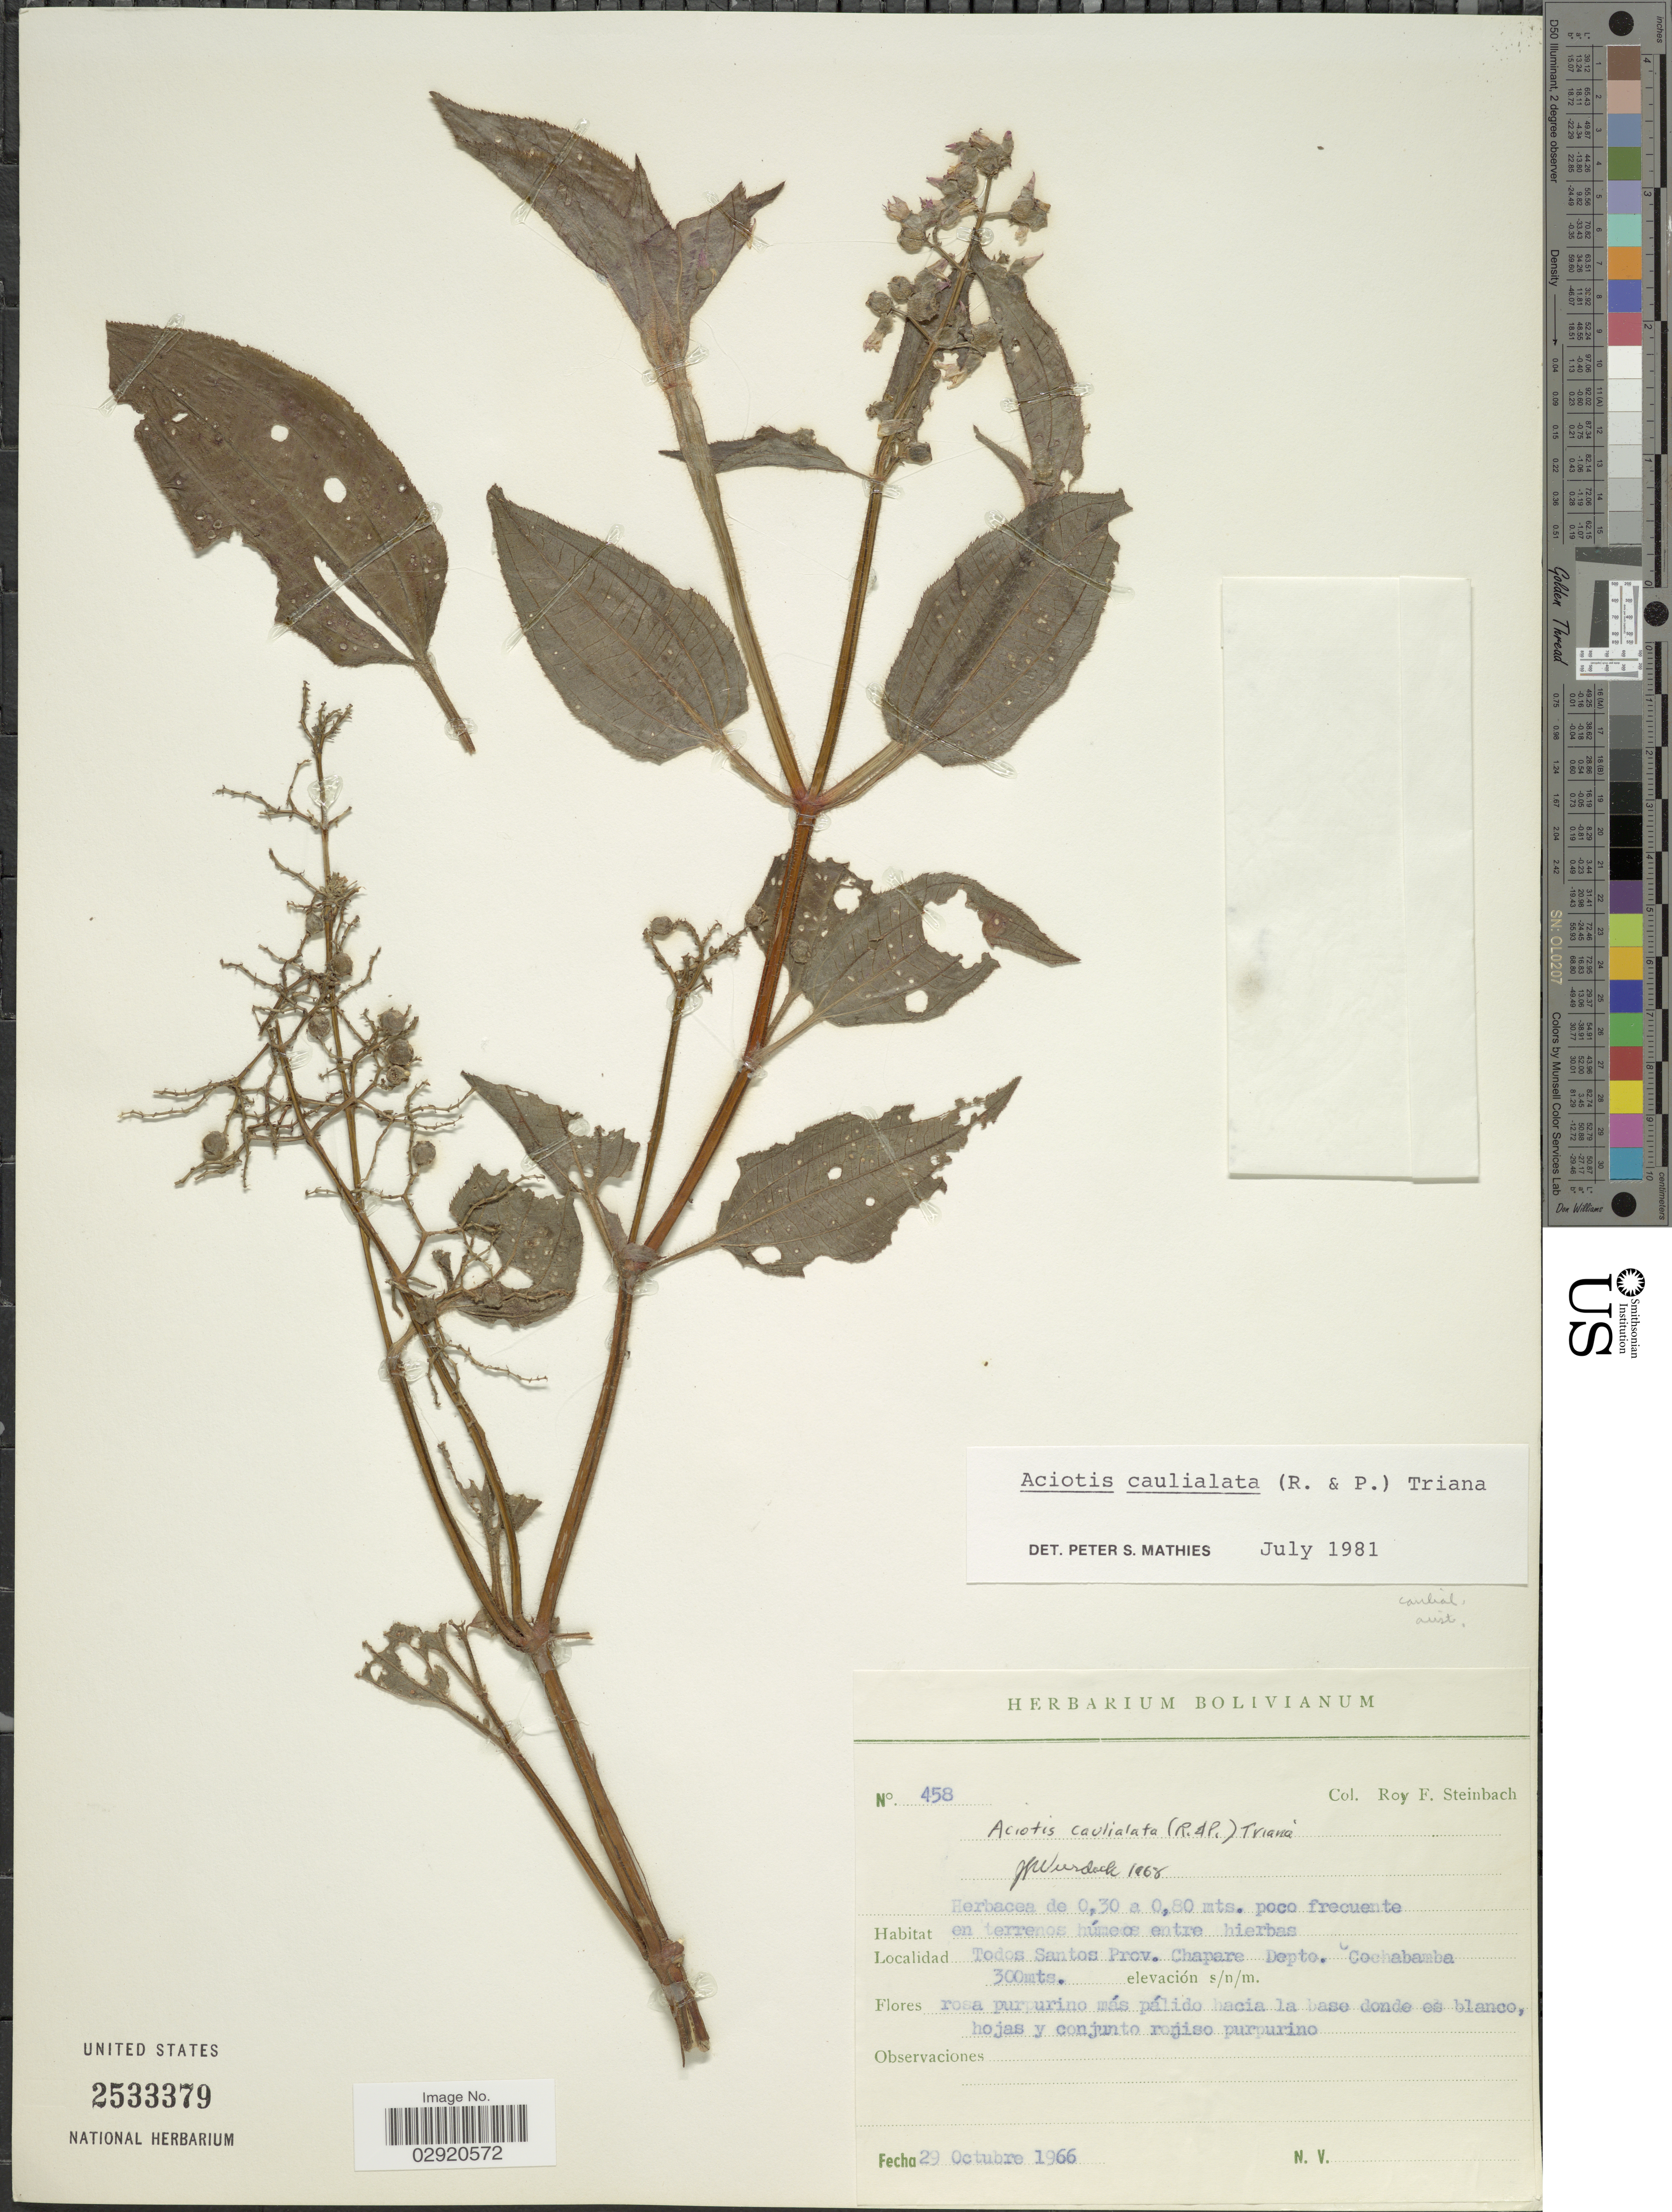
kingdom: Plantae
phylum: Tracheophyta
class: Magnoliopsida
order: Myrtales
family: Melastomataceae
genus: Aciotis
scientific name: Aciotis rubricaulis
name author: (Mart. ex DC.) Triana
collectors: R. F. Steinbach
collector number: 458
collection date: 1966-10-29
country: Bolivia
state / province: Cochabamba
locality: Todos Santos Prov. Chapare Depto. Cochabamba.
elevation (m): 300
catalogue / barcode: US 2533379